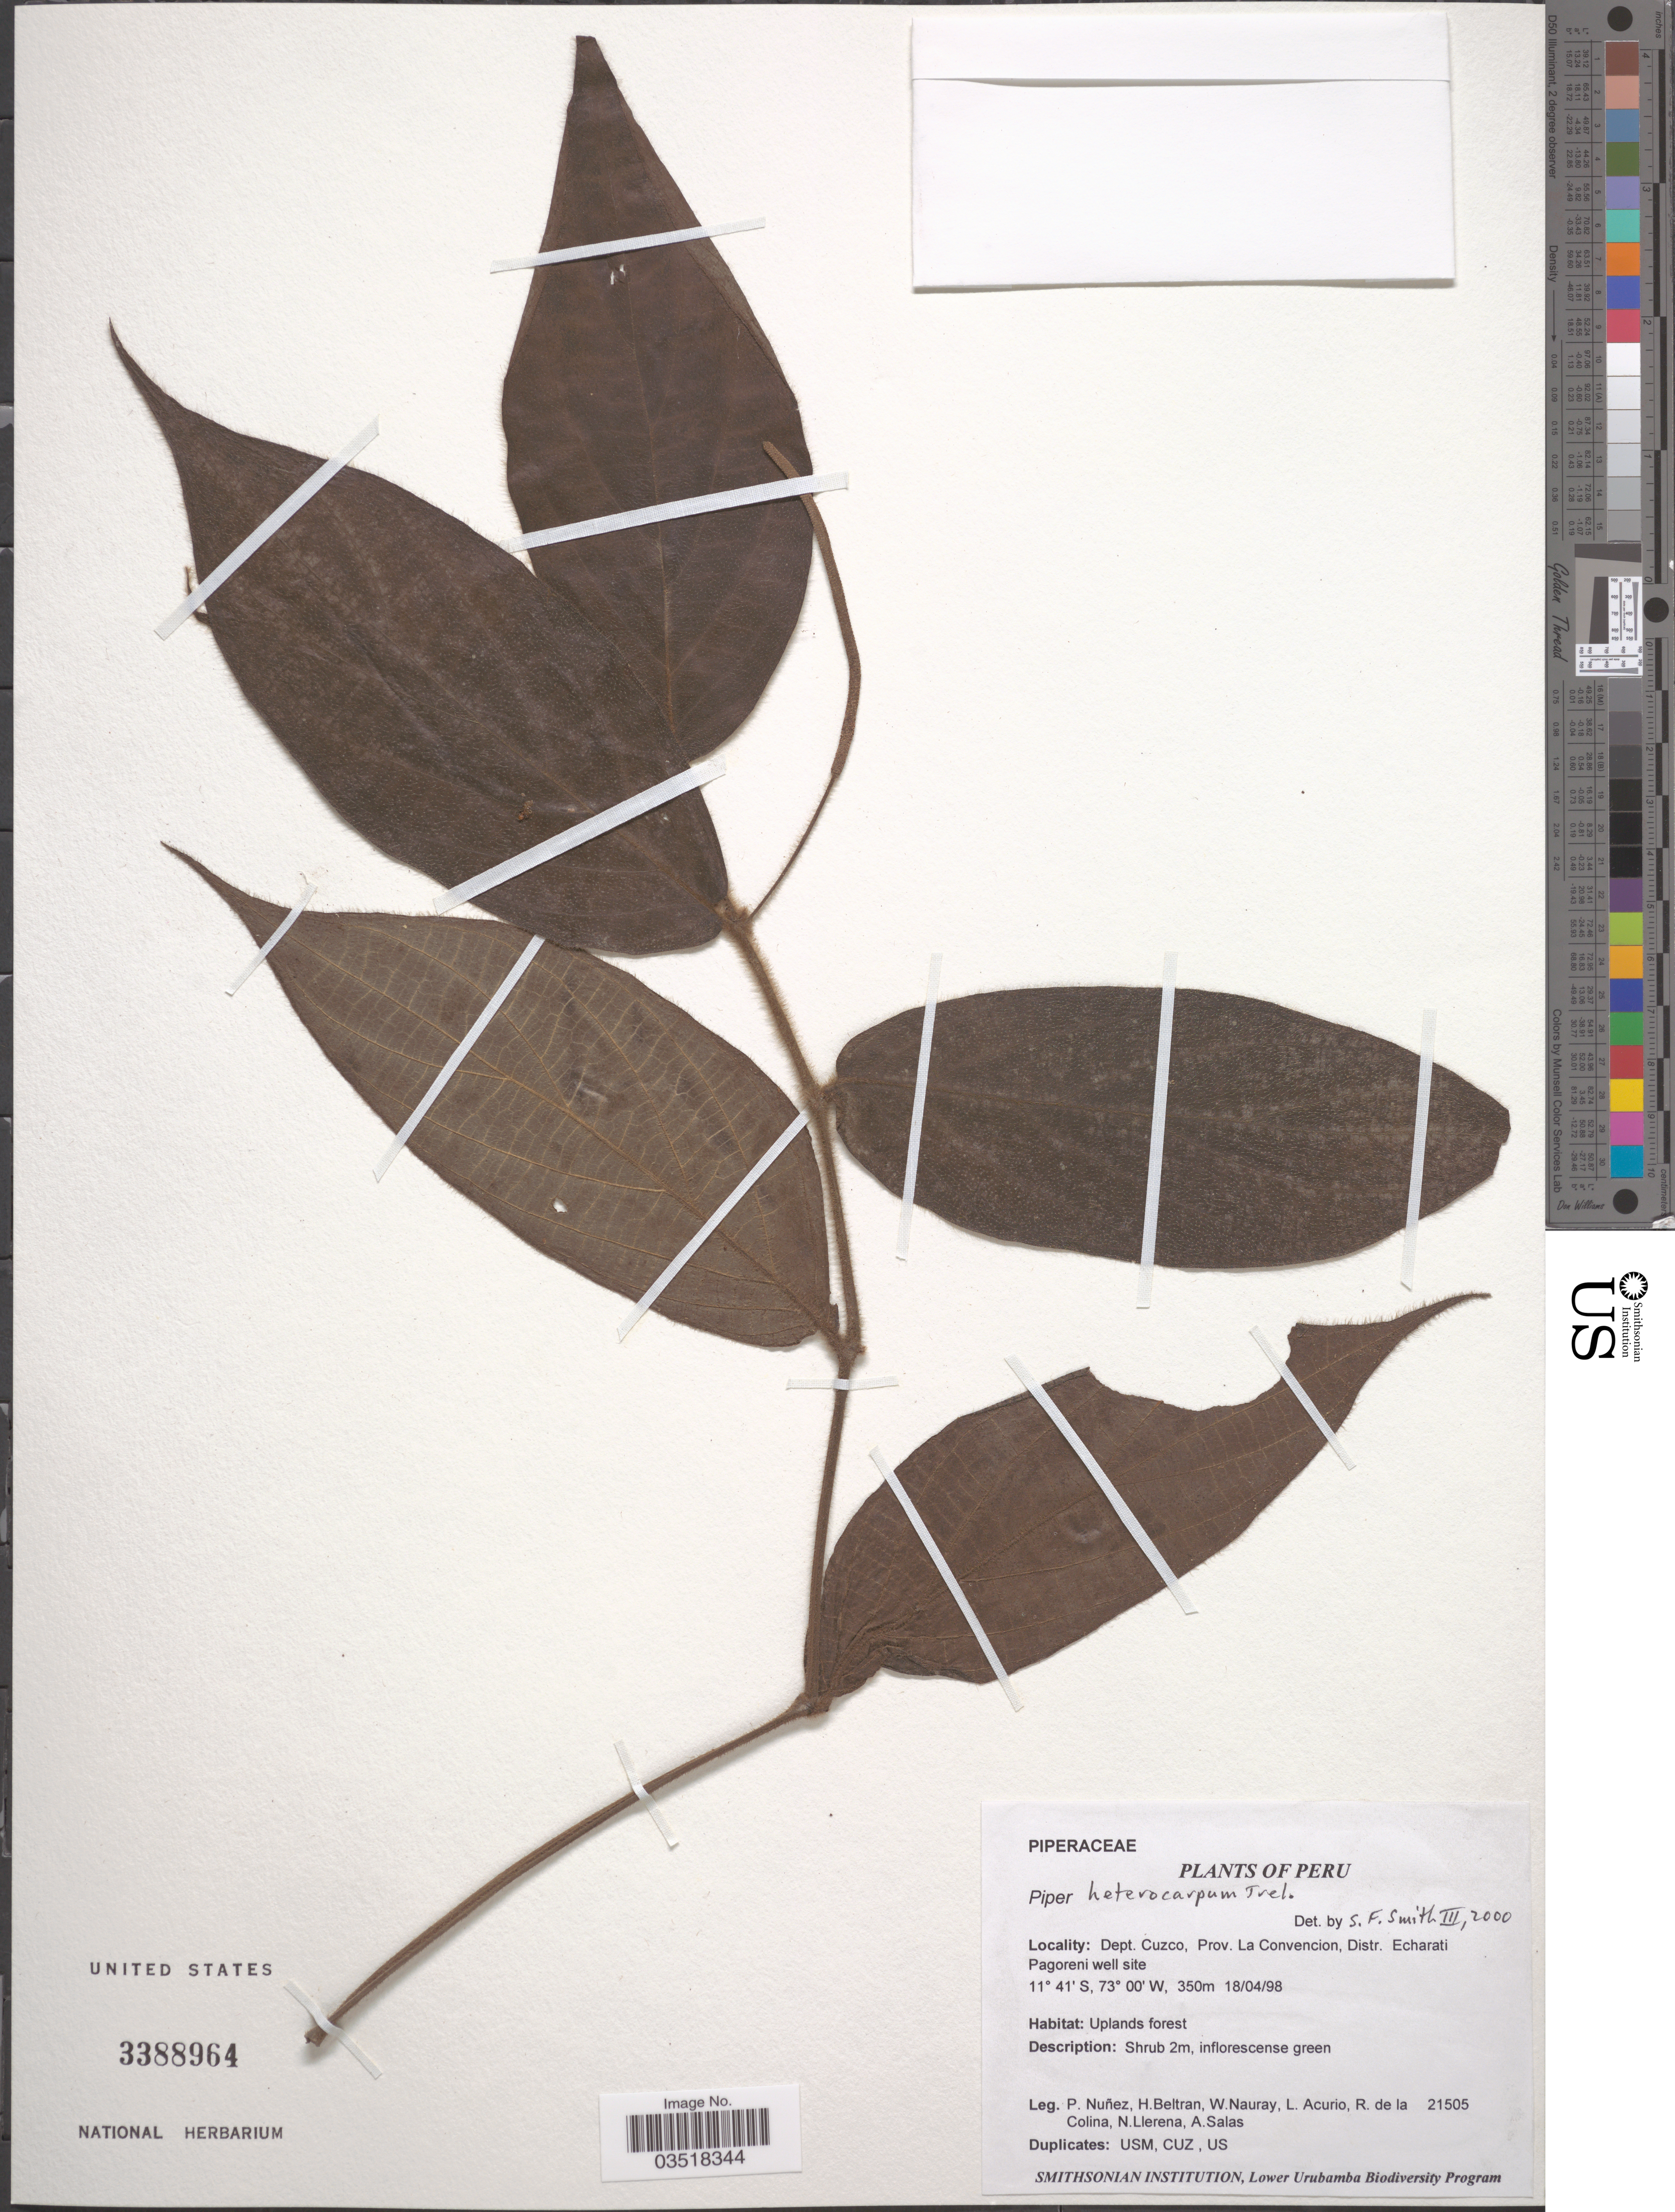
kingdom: Plantae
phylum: Tracheophyta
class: Magnoliopsida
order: Piperales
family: Piperaceae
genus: Piper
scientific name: Piper heterocarpum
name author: Trel. in J.F. Macbr.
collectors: P. Nuñez V., H. Beltran, W. Nauray, L. Acurio & et al.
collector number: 21505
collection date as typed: Transcribed d/m/y: 18/4/98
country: Peru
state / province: Cusco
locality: Dept. Cuzco, Prov. La Convencion, Distr. Echarati Pagoreni well site.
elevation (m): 350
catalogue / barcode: US 3388964